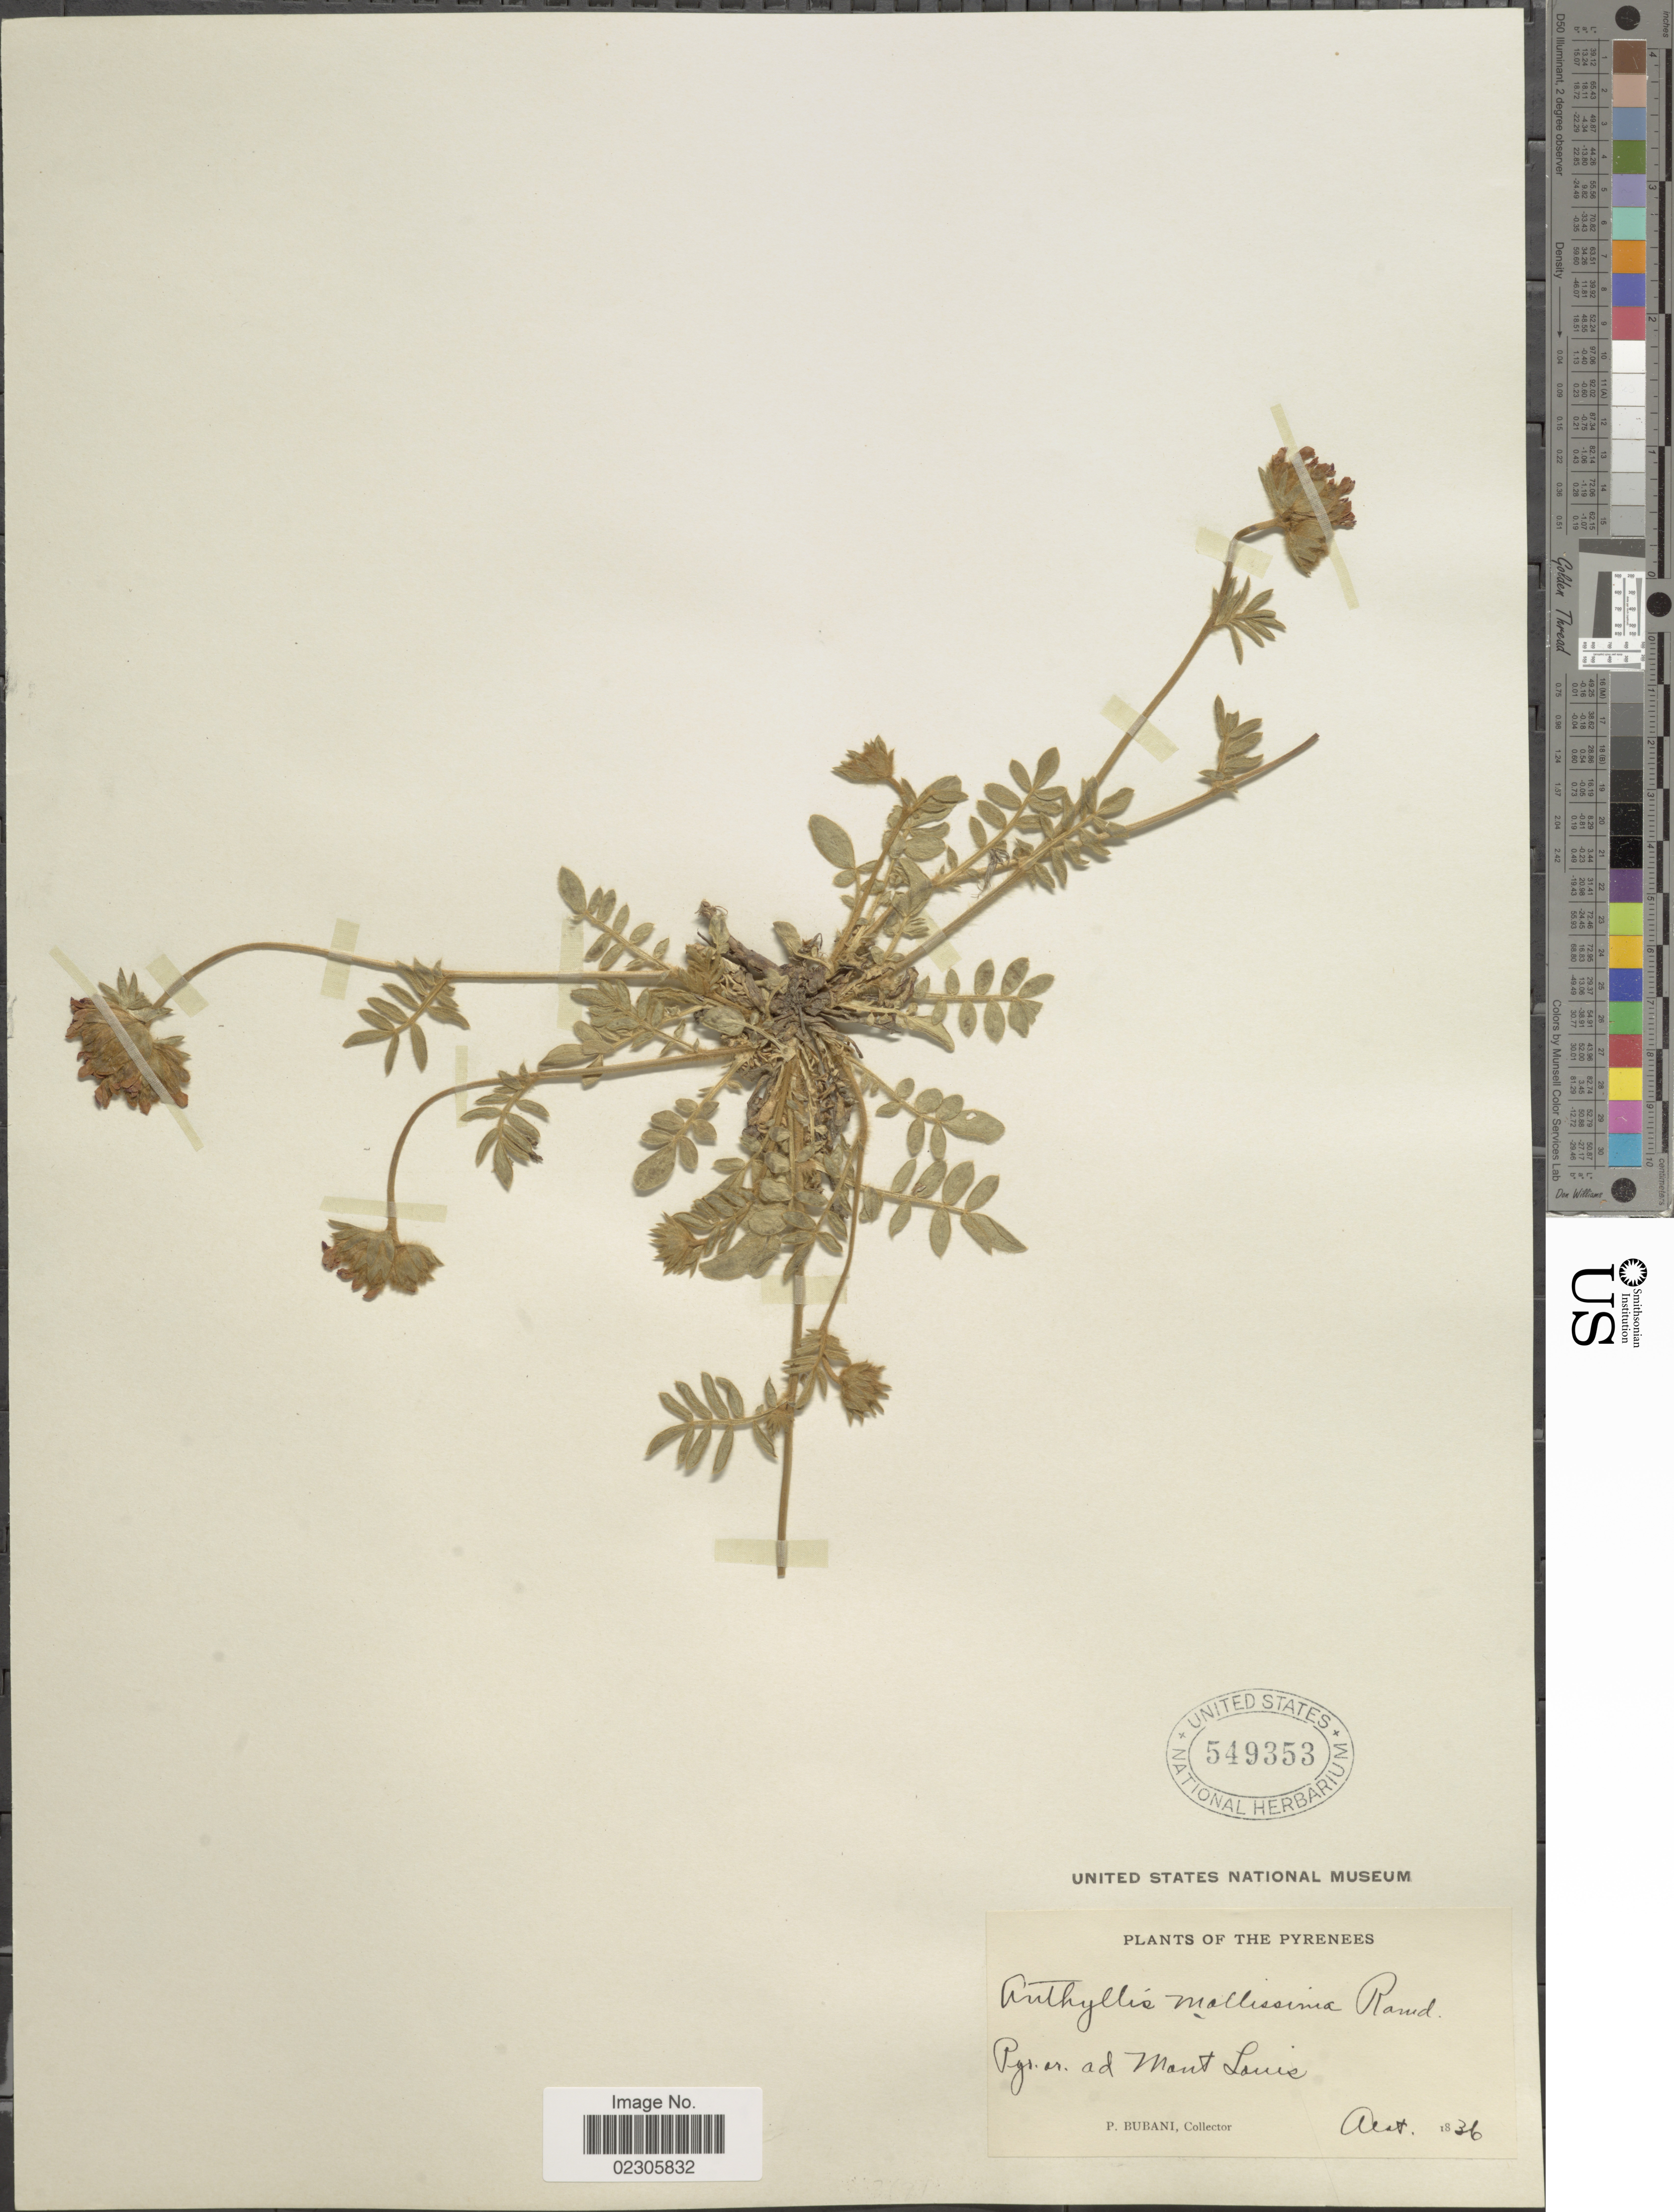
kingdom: Plantae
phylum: Tracheophyta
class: Magnoliopsida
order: Fabales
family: Fabaceae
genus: Anthyllis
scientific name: Anthyllis mollissima ined.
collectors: P. Bubani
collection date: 1836-08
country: France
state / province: Occitanie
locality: Pyrenees. Pyr. or. ad Mont Louis [Mont-Louis].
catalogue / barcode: US 549353